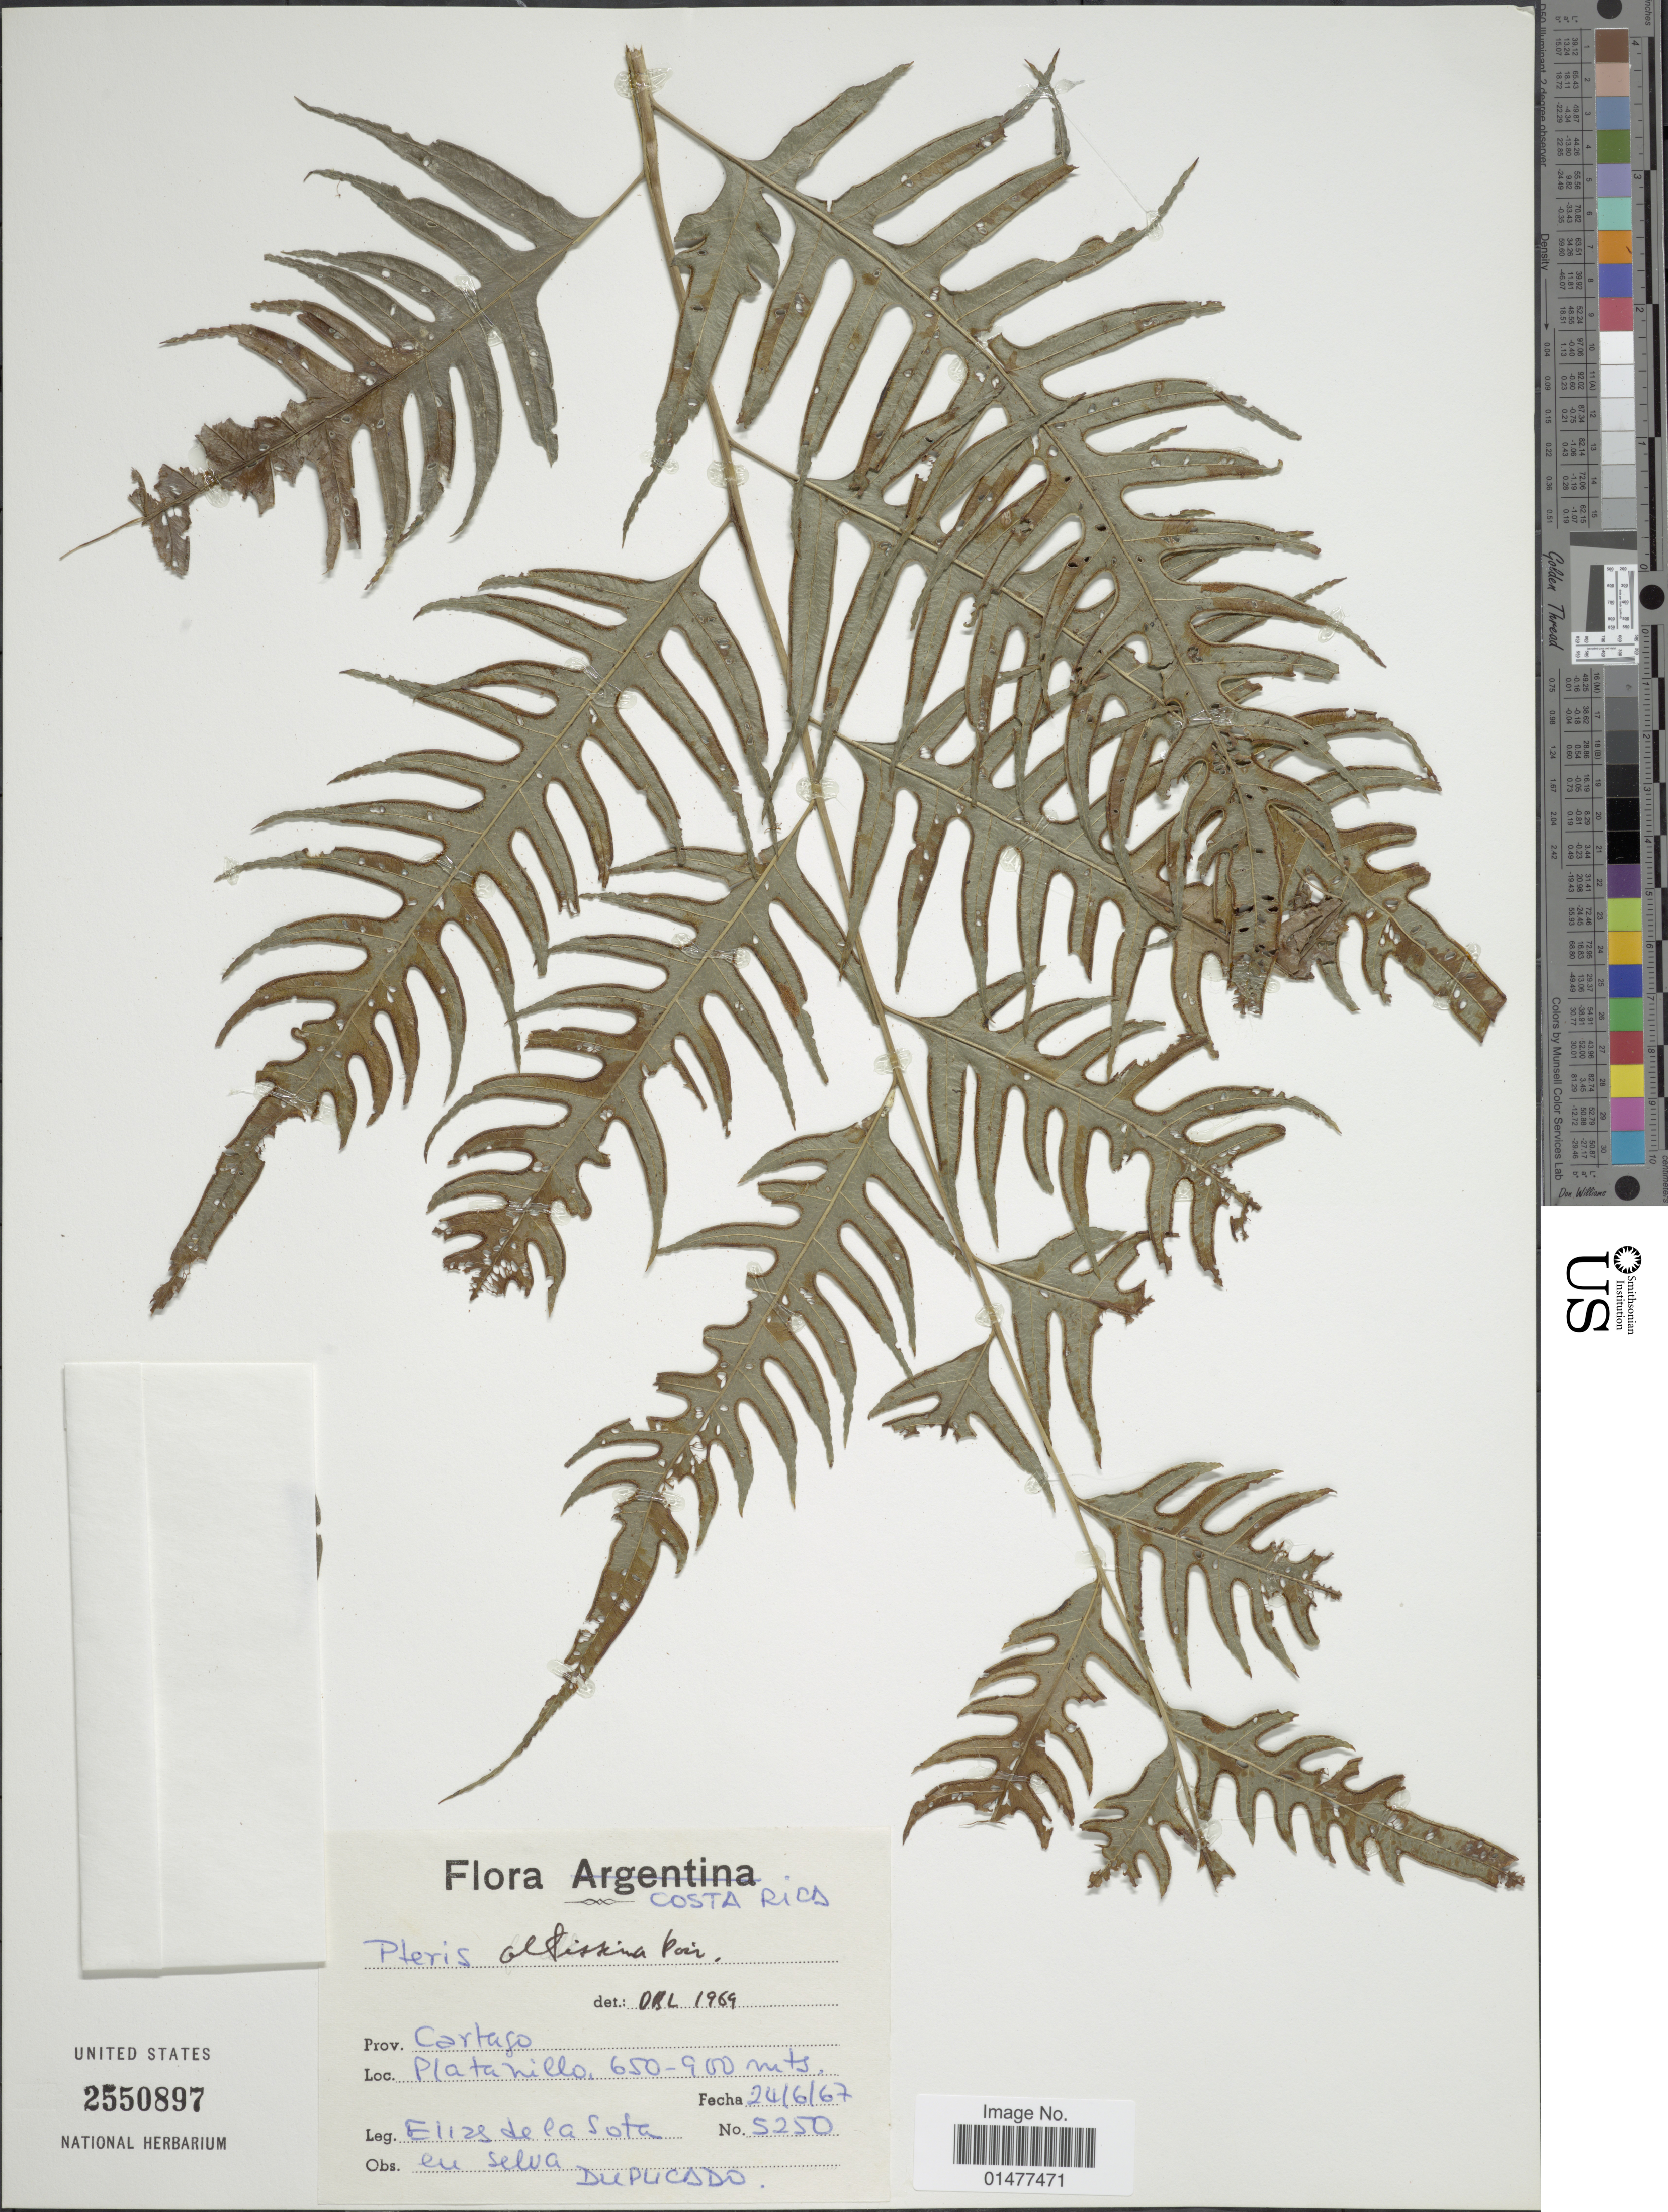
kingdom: Plantae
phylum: Tracheophyta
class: Polypodiopsida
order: Polypodiales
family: Pteridaceae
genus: Pteris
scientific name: Pteris altissima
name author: Poir.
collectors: E. R. de la Sota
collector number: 5250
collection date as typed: Transcribed d/m/y: 24/6/67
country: Costa Rica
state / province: Cartago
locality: Platanillo.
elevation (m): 650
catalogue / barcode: US 2550897